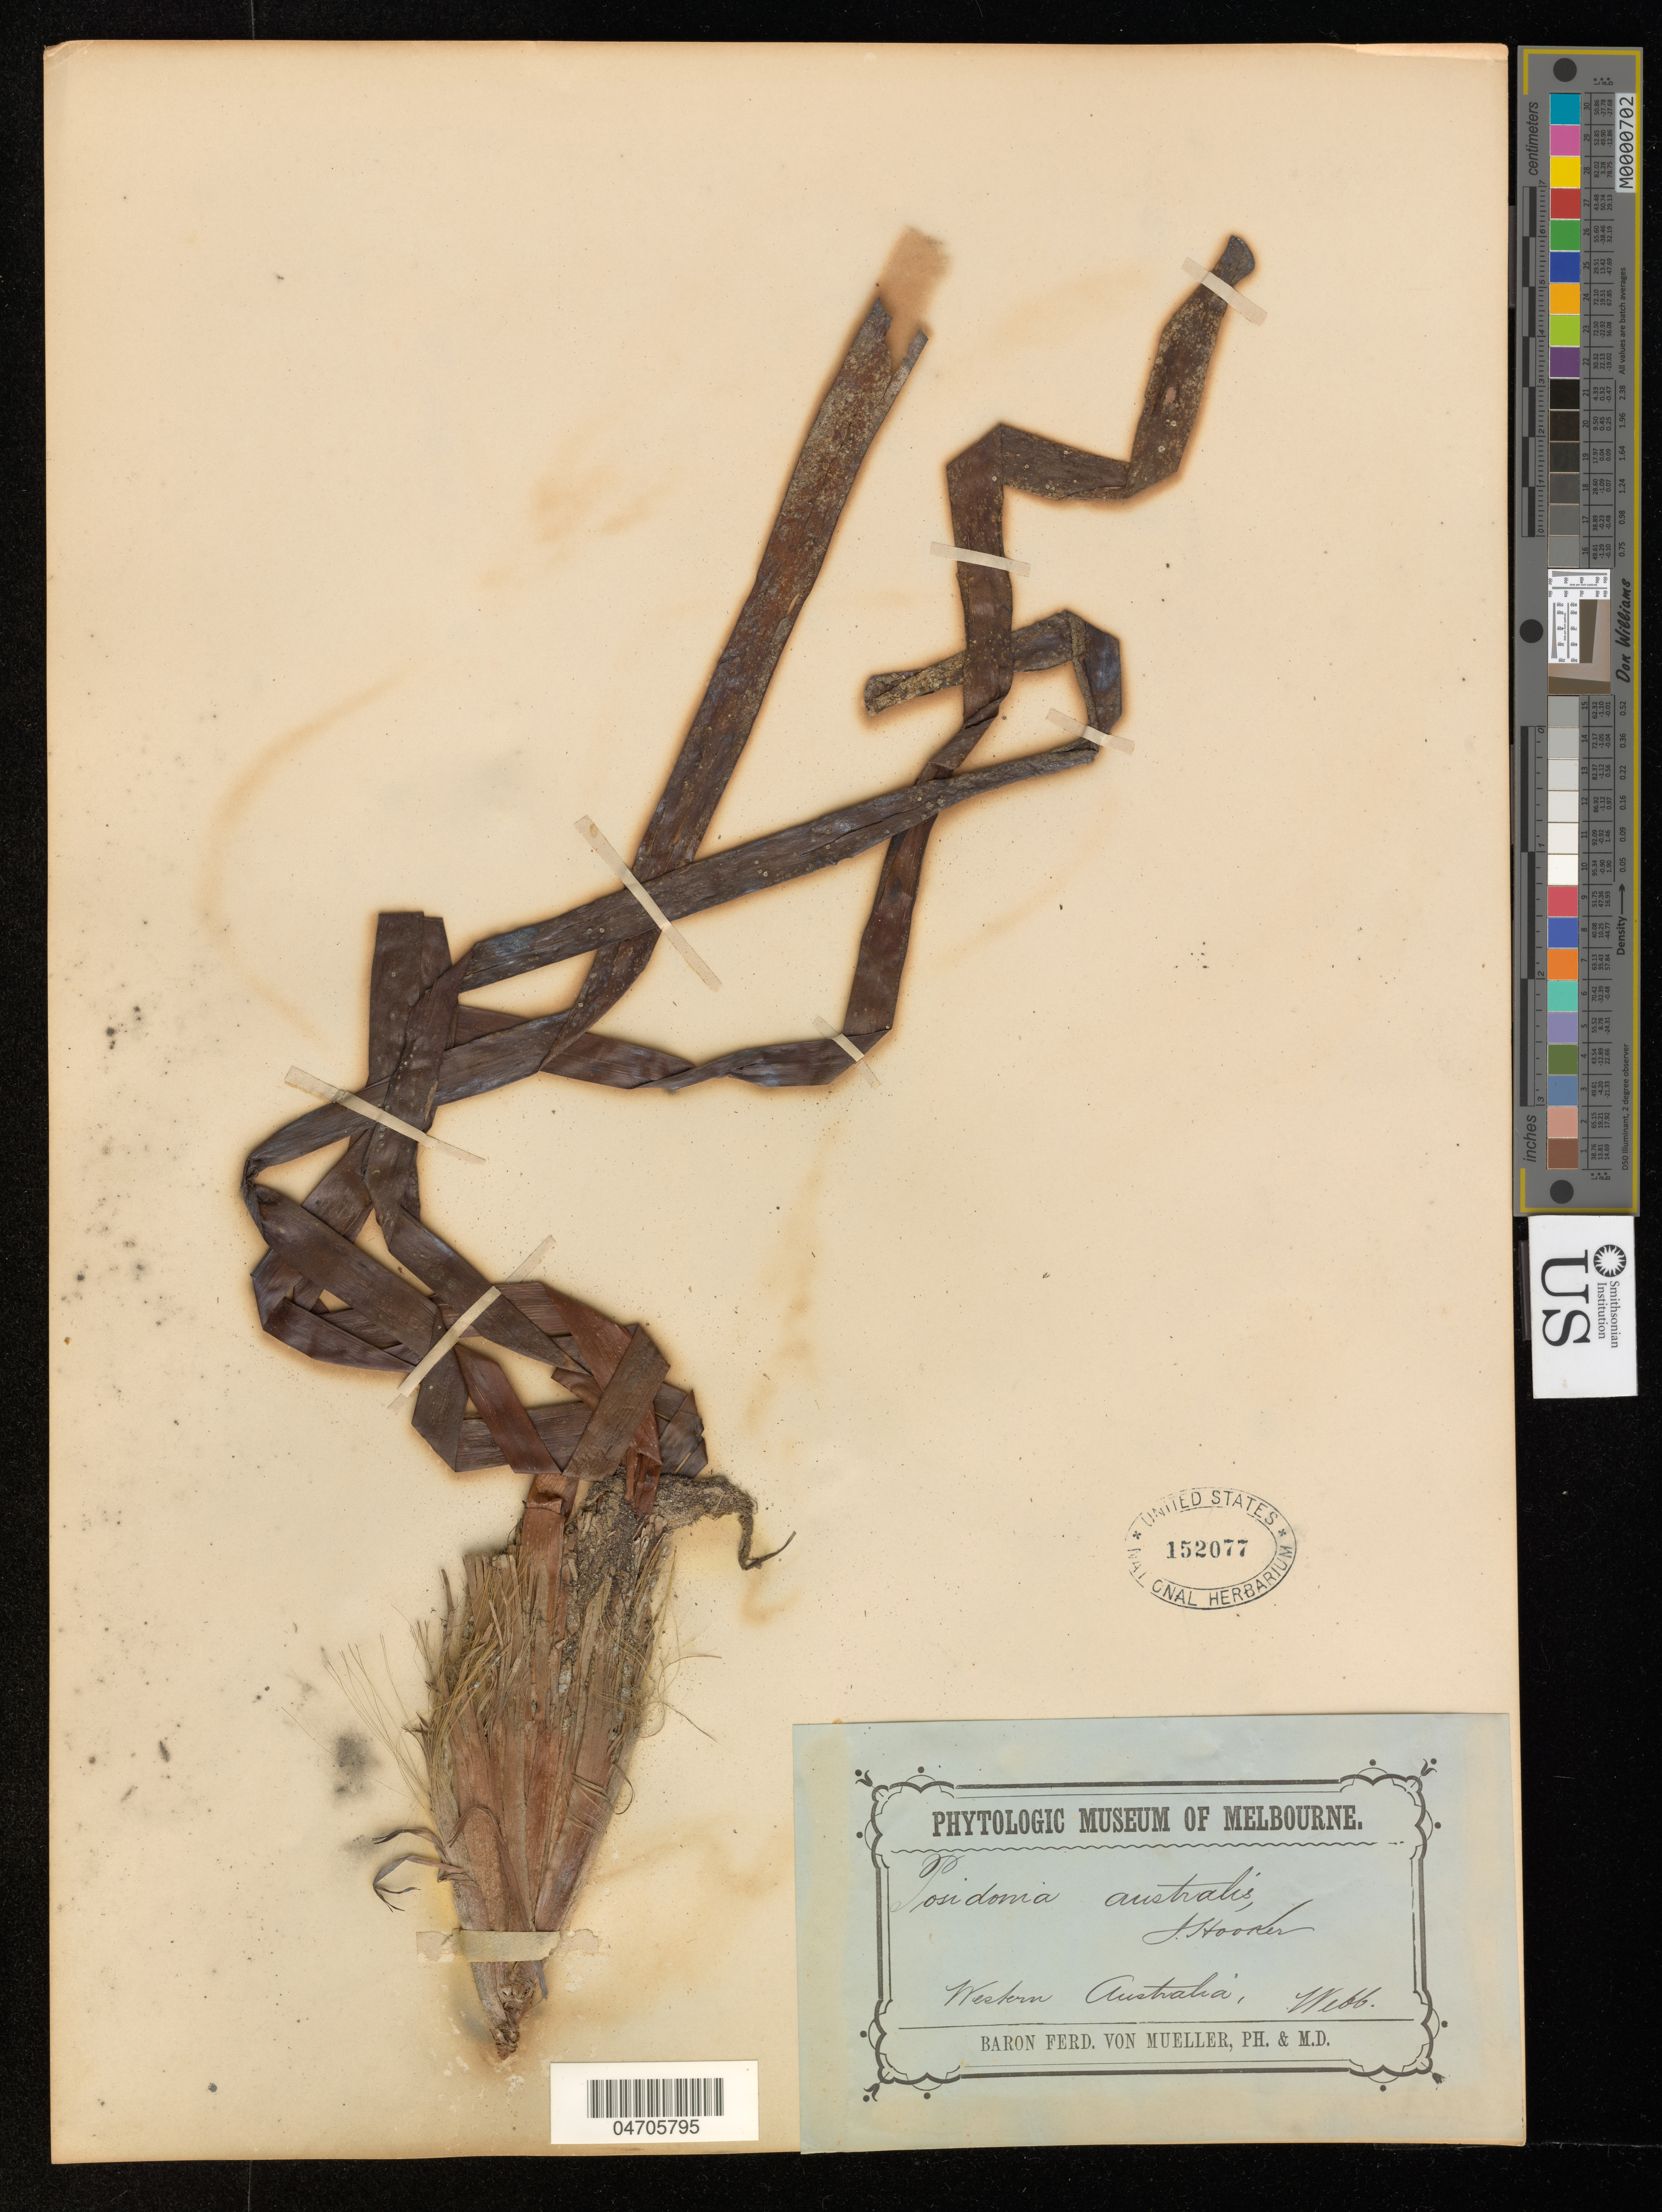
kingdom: Plantae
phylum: Tracheophyta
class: Liliopsida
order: Alismatales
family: Posidoniaceae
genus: Posidonia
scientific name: Posidonia australis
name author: Hook. f.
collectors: F. Mueller & Webb.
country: Australia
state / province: Western Australia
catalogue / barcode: US 152077